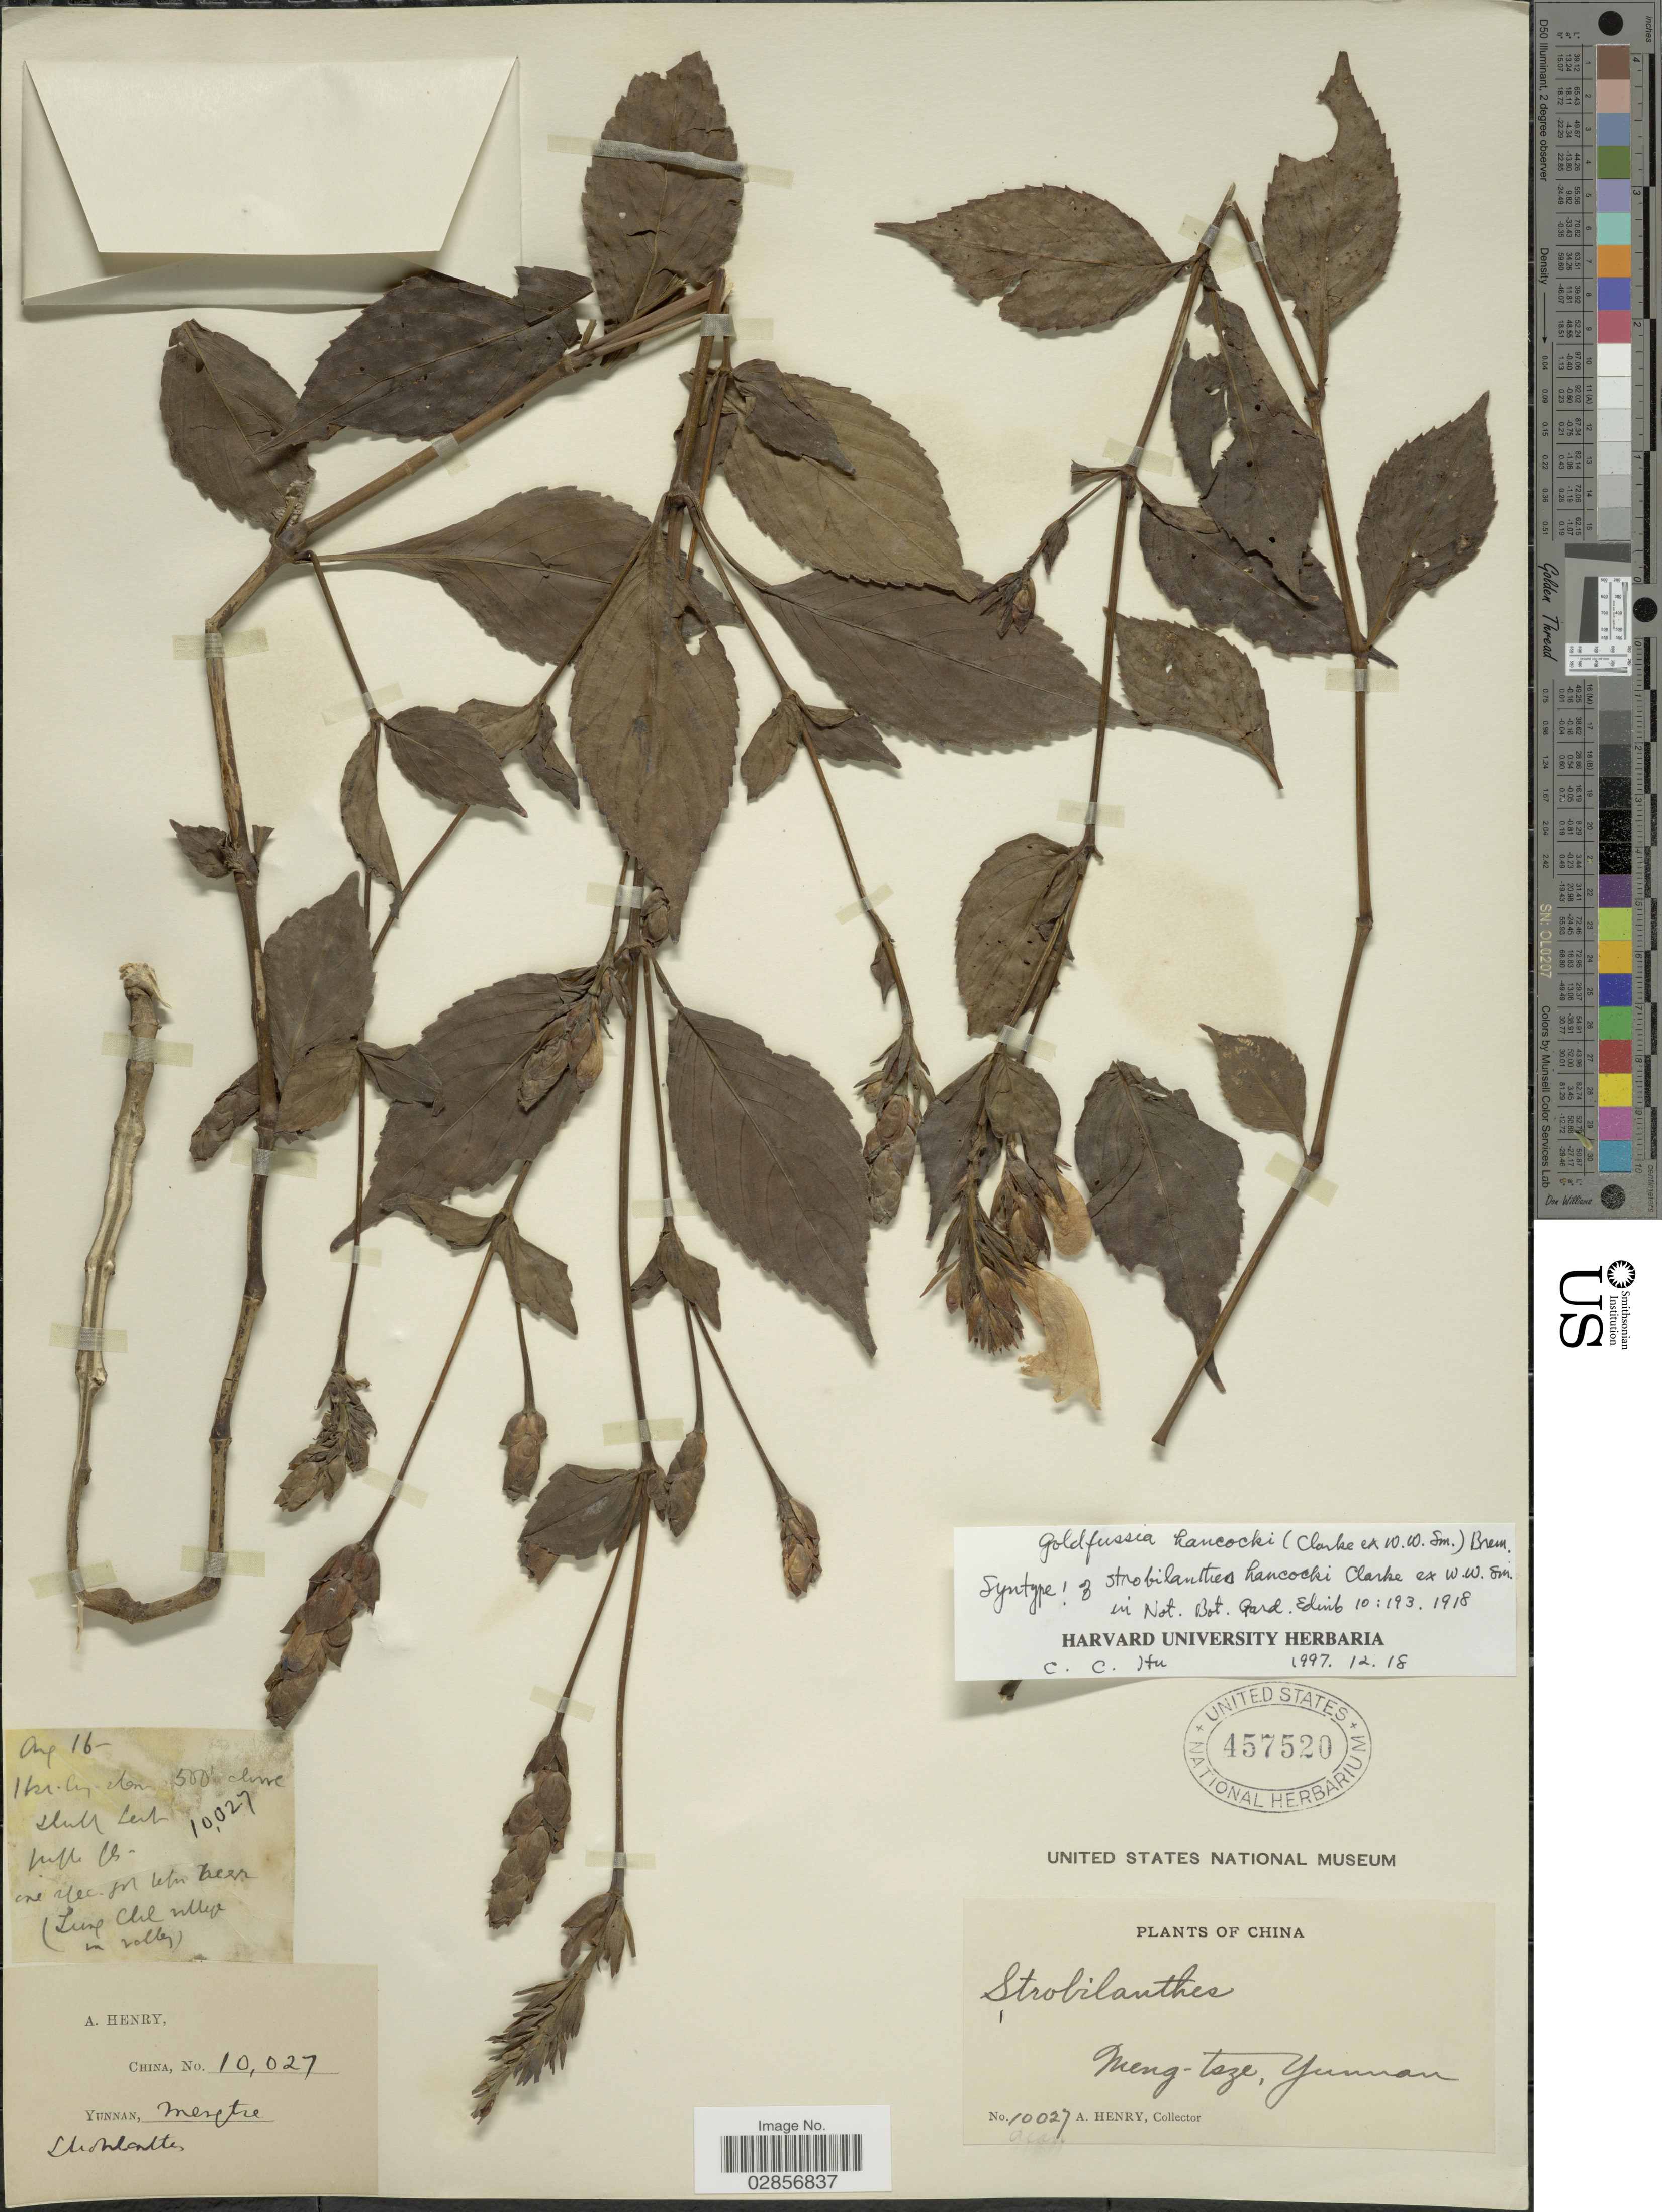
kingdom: Plantae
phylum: Tracheophyta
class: Magnoliopsida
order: Lamiales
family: Acanthaceae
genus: Goldfussia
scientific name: Goldfussia hancockii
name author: (C.B. Clarke ex W.W. Sm.) Bremek.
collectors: A. Henry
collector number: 10027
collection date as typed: Transcribed d/m/y: /8/16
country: China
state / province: Yunnan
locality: Meng-tsze. Hsi-ling-shen.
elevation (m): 152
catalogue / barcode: US 457520